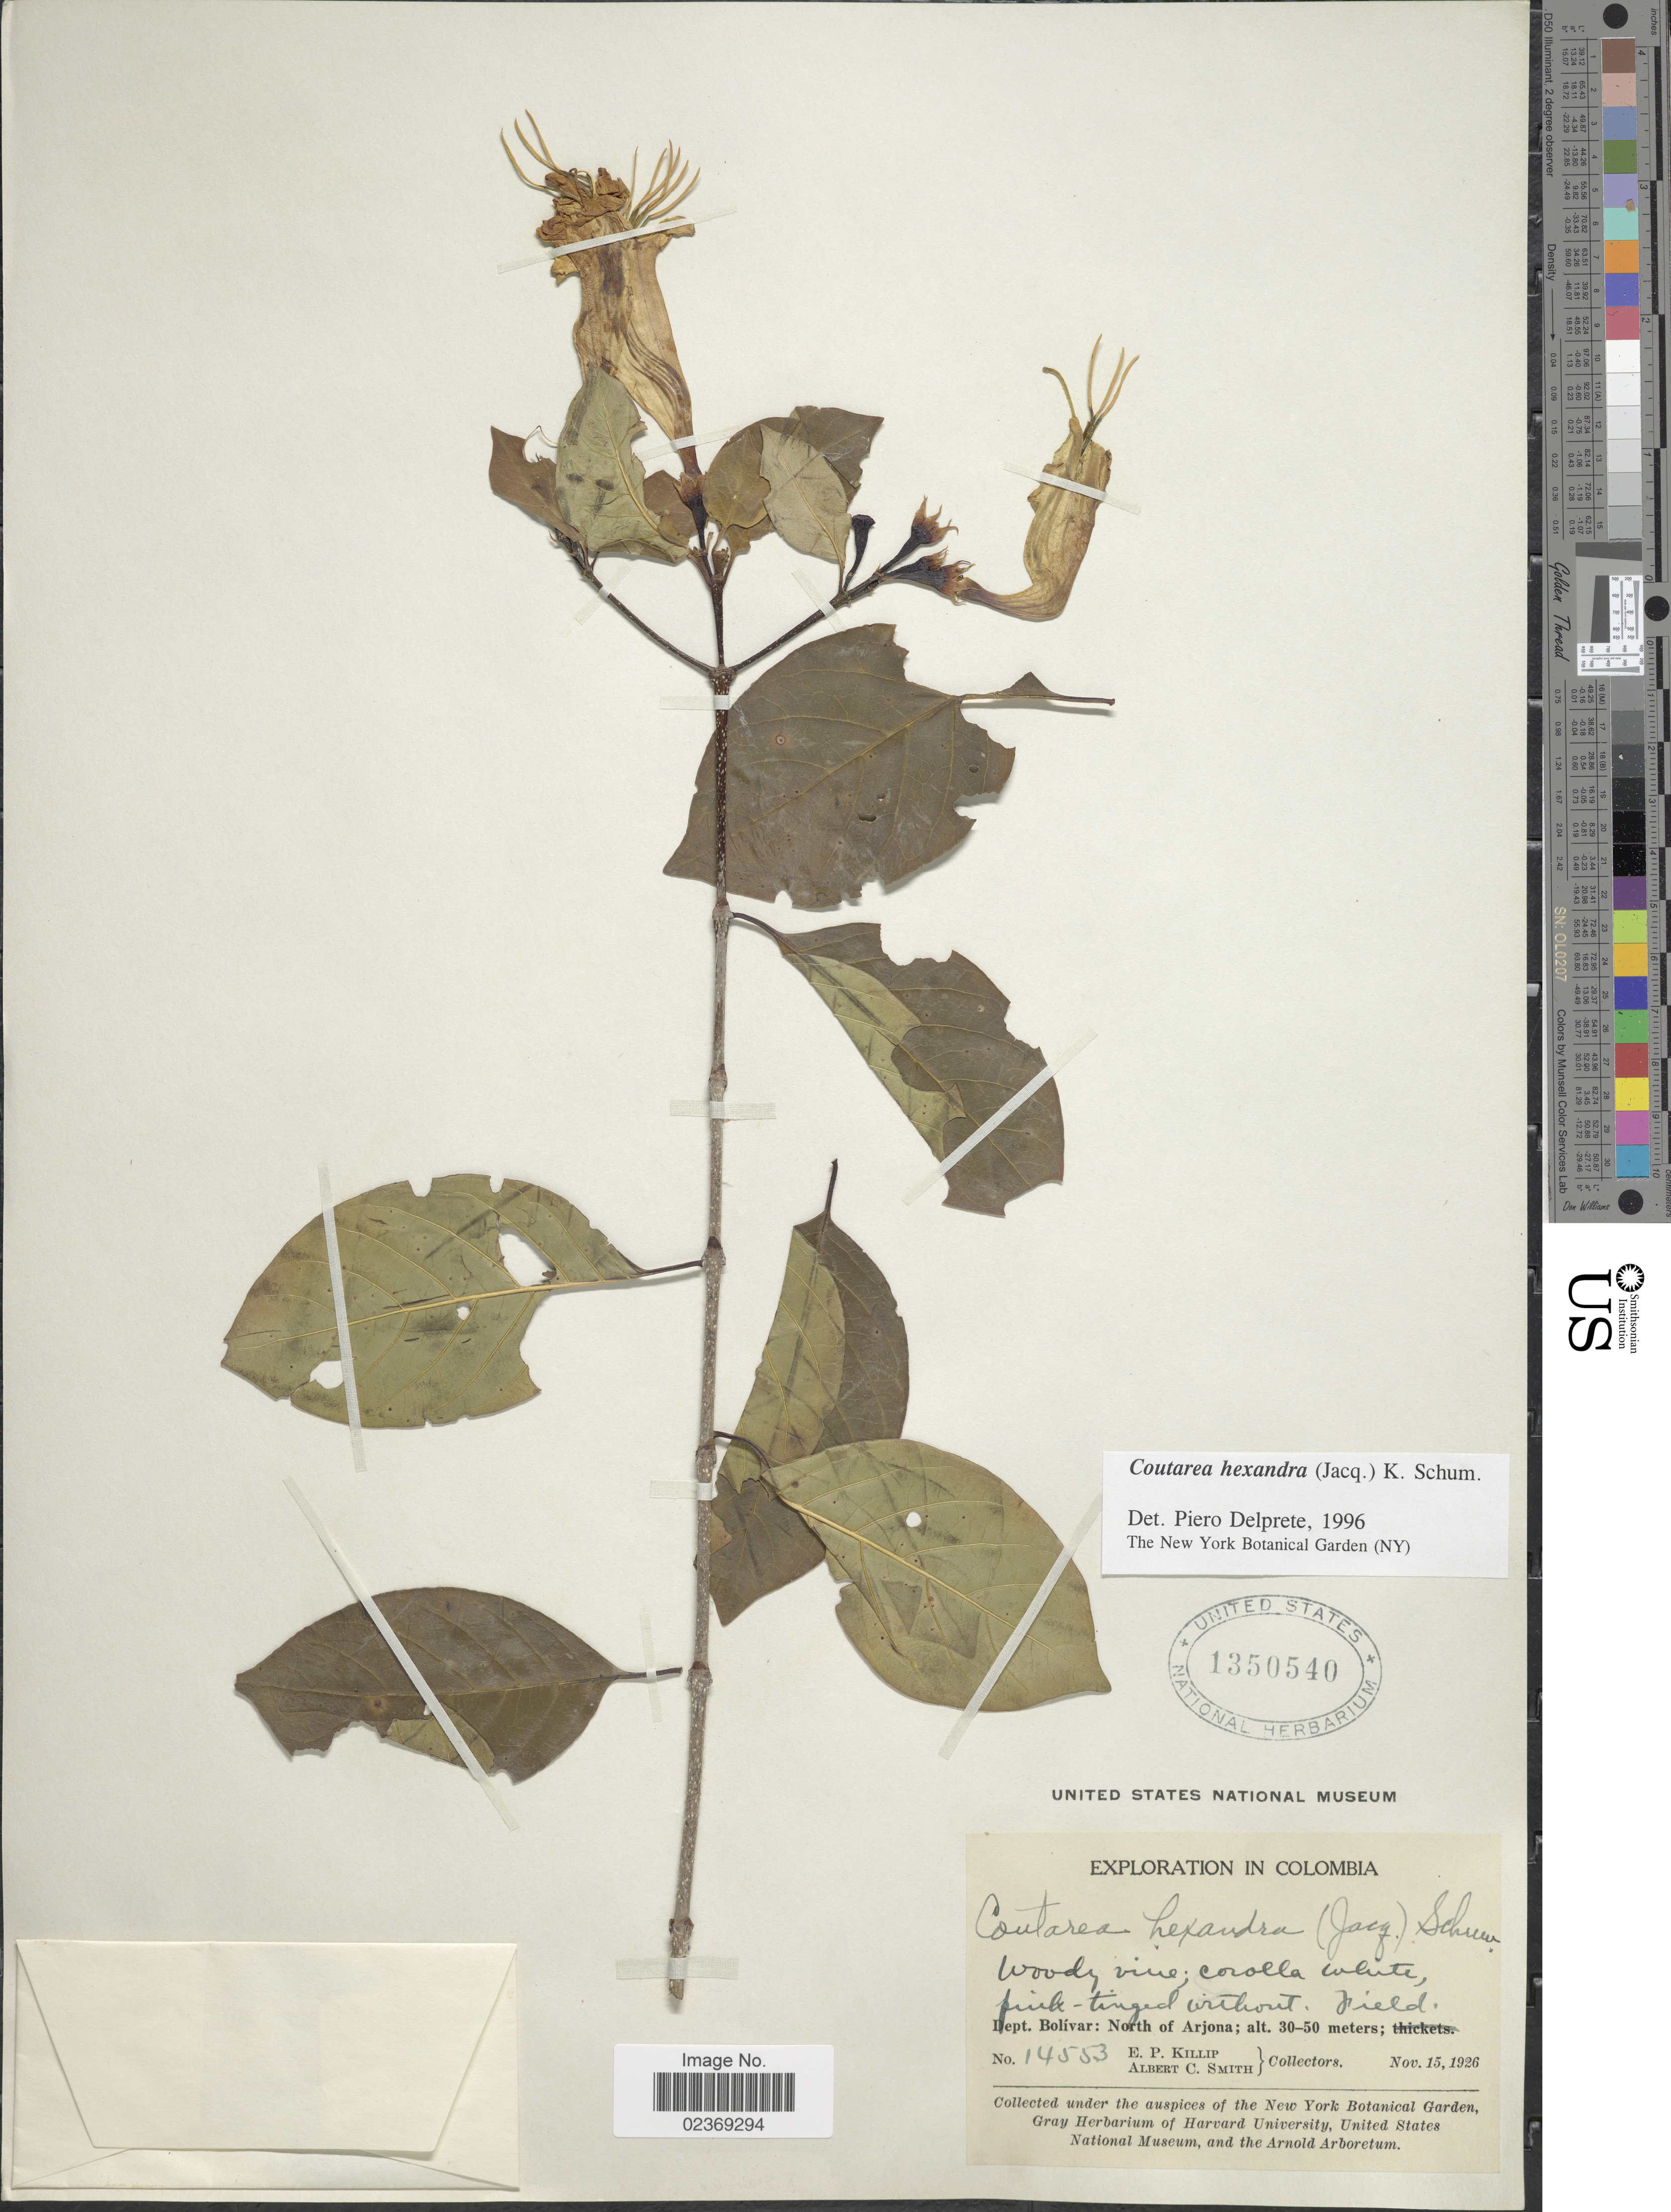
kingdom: Plantae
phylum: Tracheophyta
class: Magnoliopsida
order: Gentianales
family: Rubiaceae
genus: Coutarea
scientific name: Coutarea hexandra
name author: (Jacq.) K. Schum.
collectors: E. P. Killip & A. C. Smith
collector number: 14553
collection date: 1926-11-15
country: Colombia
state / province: Bolívar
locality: Dept. Bolivar: North of Arjona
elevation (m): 30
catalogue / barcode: US 1350540